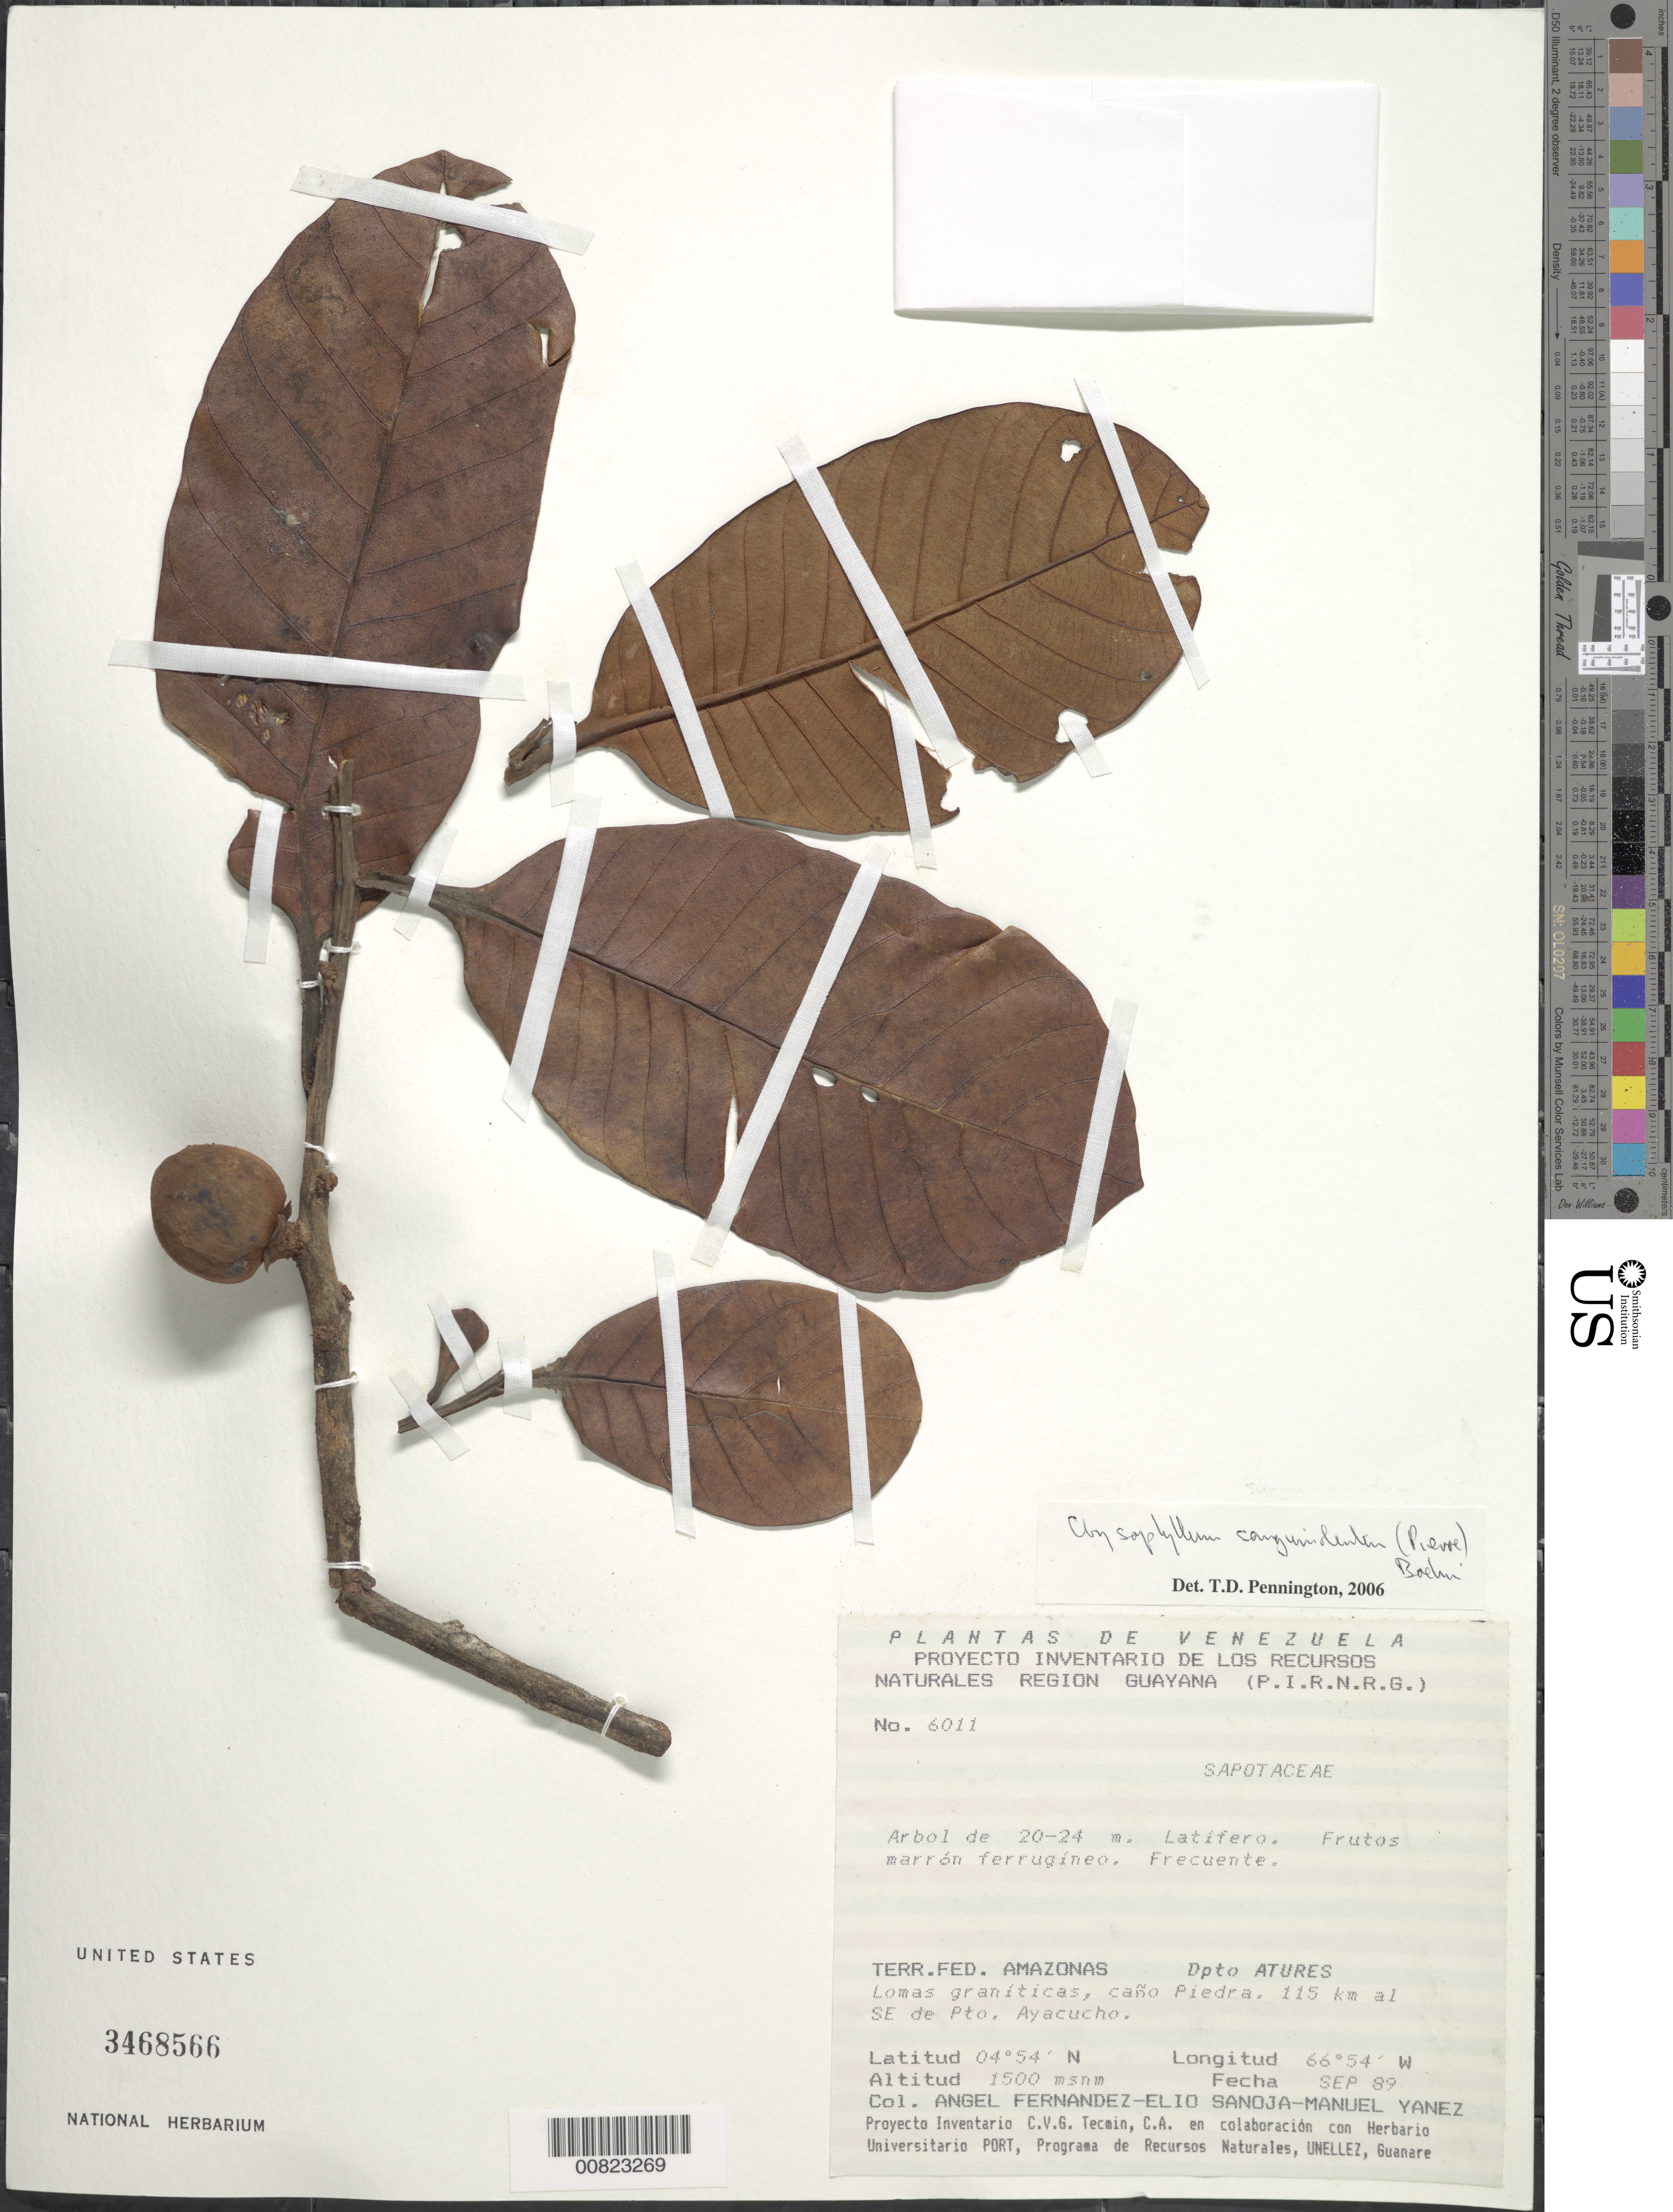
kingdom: Plantae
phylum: Tracheophyta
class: Magnoliopsida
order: Ericales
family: Sapotaceae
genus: Chrysophyllum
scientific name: Chrysophyllum sanguinolentum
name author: (Pierre) Baehni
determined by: Pennington, T. D., (K)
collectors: A. Fernández, E. Sanoja & M. Yanez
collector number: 6011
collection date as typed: Sep-89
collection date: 1989-09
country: Venezuela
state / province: Amazonas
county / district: Atures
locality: Caño Piedra, 115 km SE de Puerto Ayacucho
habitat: Lomas graníticas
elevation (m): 1500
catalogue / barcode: US 3468566